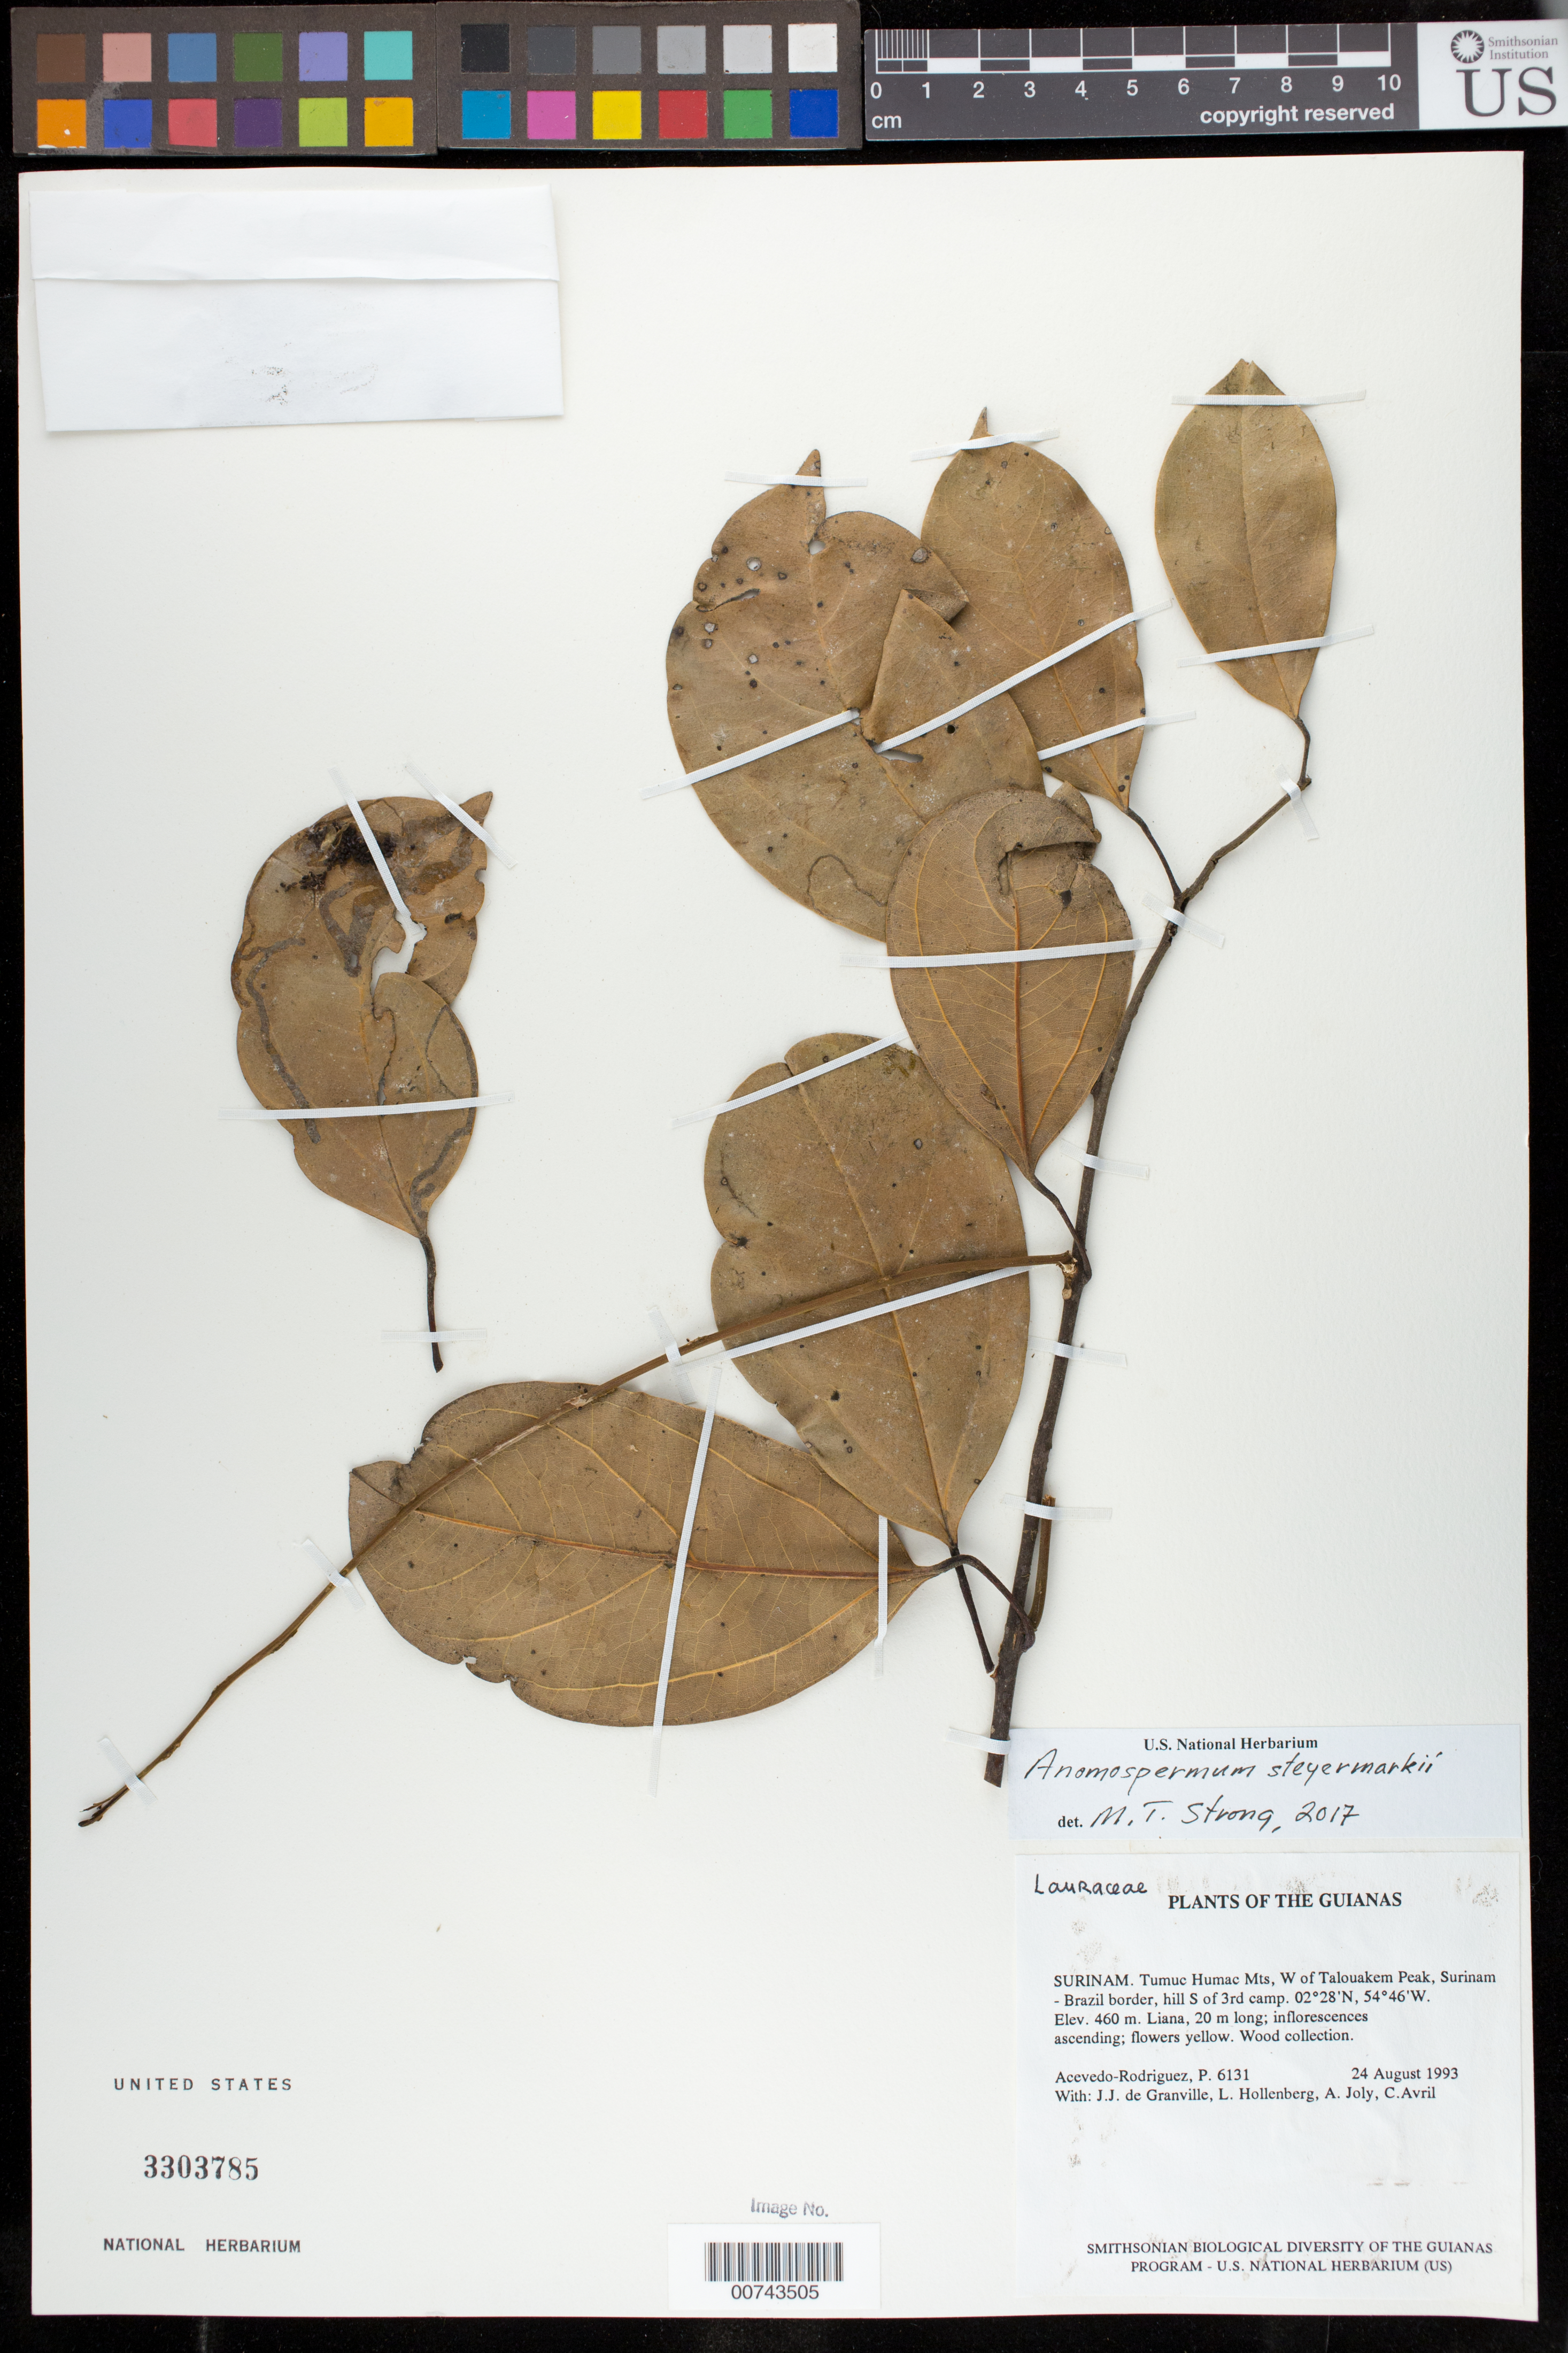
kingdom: Plantae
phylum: Tracheophyta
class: Magnoliopsida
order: Ranunculales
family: Menispermaceae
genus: Anomospermum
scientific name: Anomospermum steyermarkii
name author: Krukoff & Barneby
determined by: Strong, M. T., (US), Smithsonian Institution - National Museum of Natural History (UNITED STATES)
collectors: P. Acevedo-Rodr. & L. Hollenberg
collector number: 6131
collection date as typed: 24 Aug 1993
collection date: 1993-08-24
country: Suriname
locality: Tumuc Humac Mts, W of Talouakem Peak, Surinam - Brazil border, hill S of 3rd camp.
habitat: Hillside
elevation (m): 460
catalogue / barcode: US 3303785